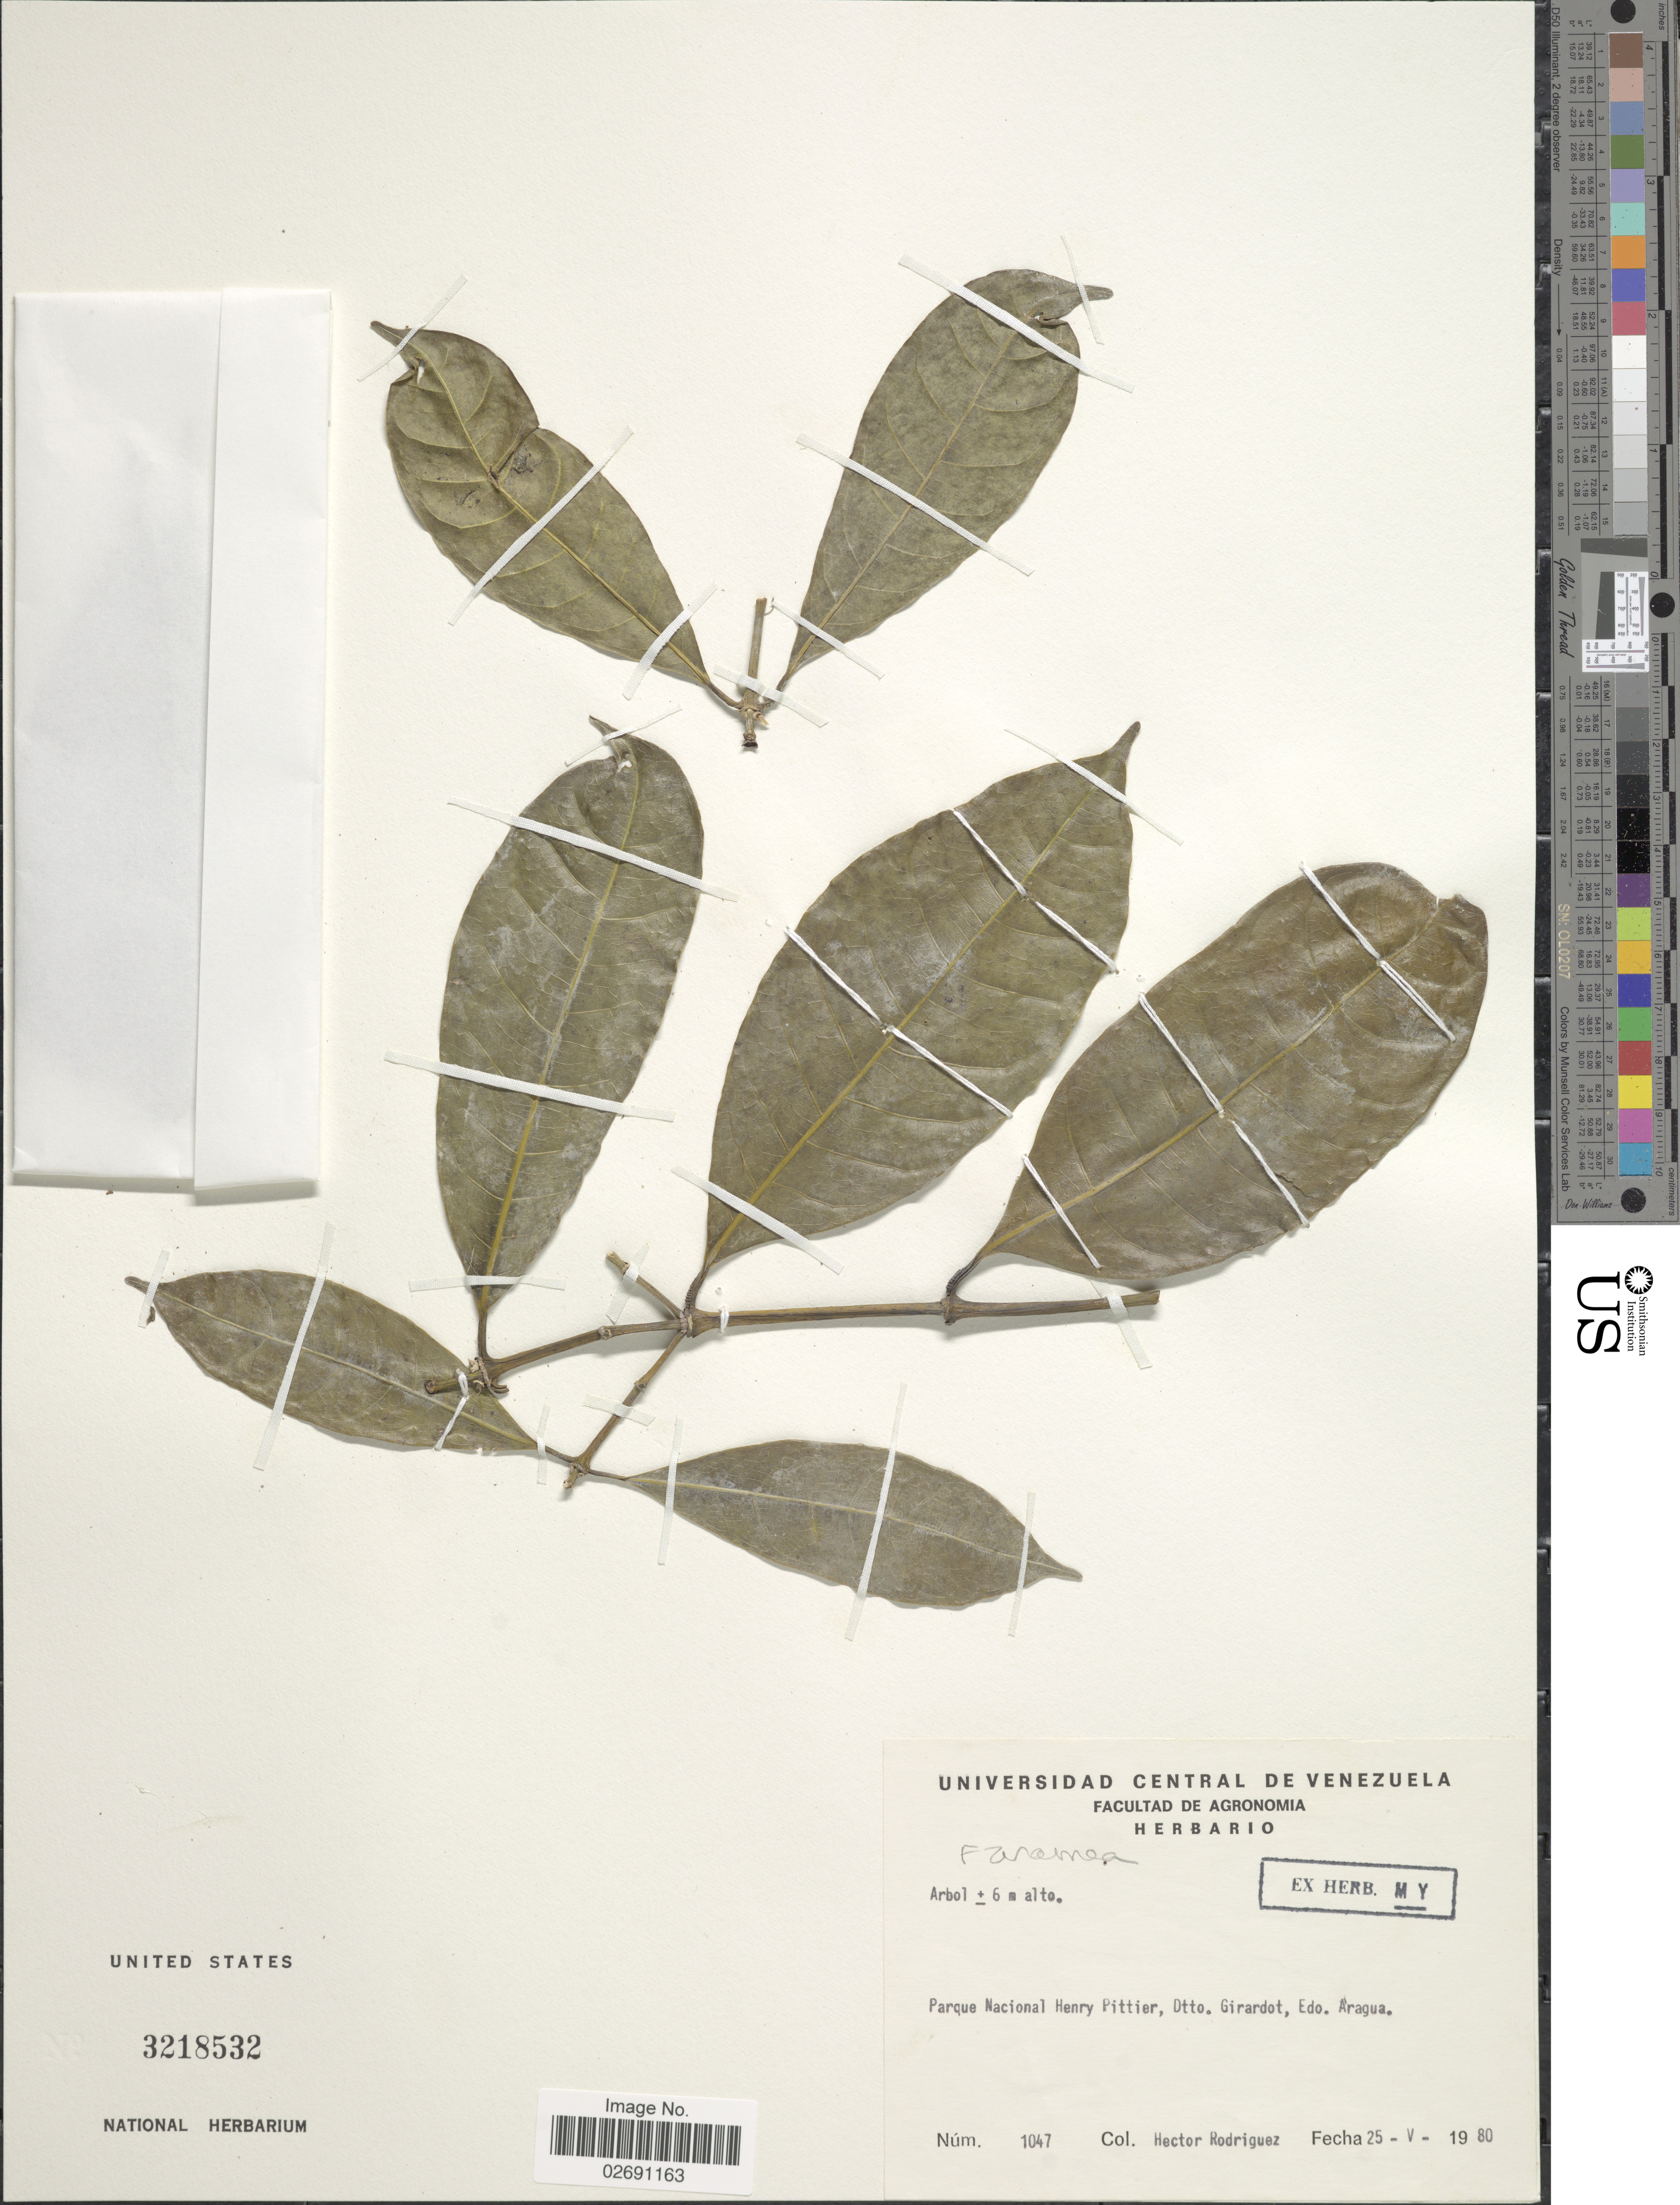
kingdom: Plantae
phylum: Tracheophyta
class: Magnoliopsida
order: Gentianales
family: Rubiaceae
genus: Faramea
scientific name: Faramea sp.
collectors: H. Rodriguez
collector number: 1047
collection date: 1980-05-25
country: Venezuela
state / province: Aragua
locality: Parque Nacional Henry Pittier, Dtto. Giradot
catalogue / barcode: US 3218532